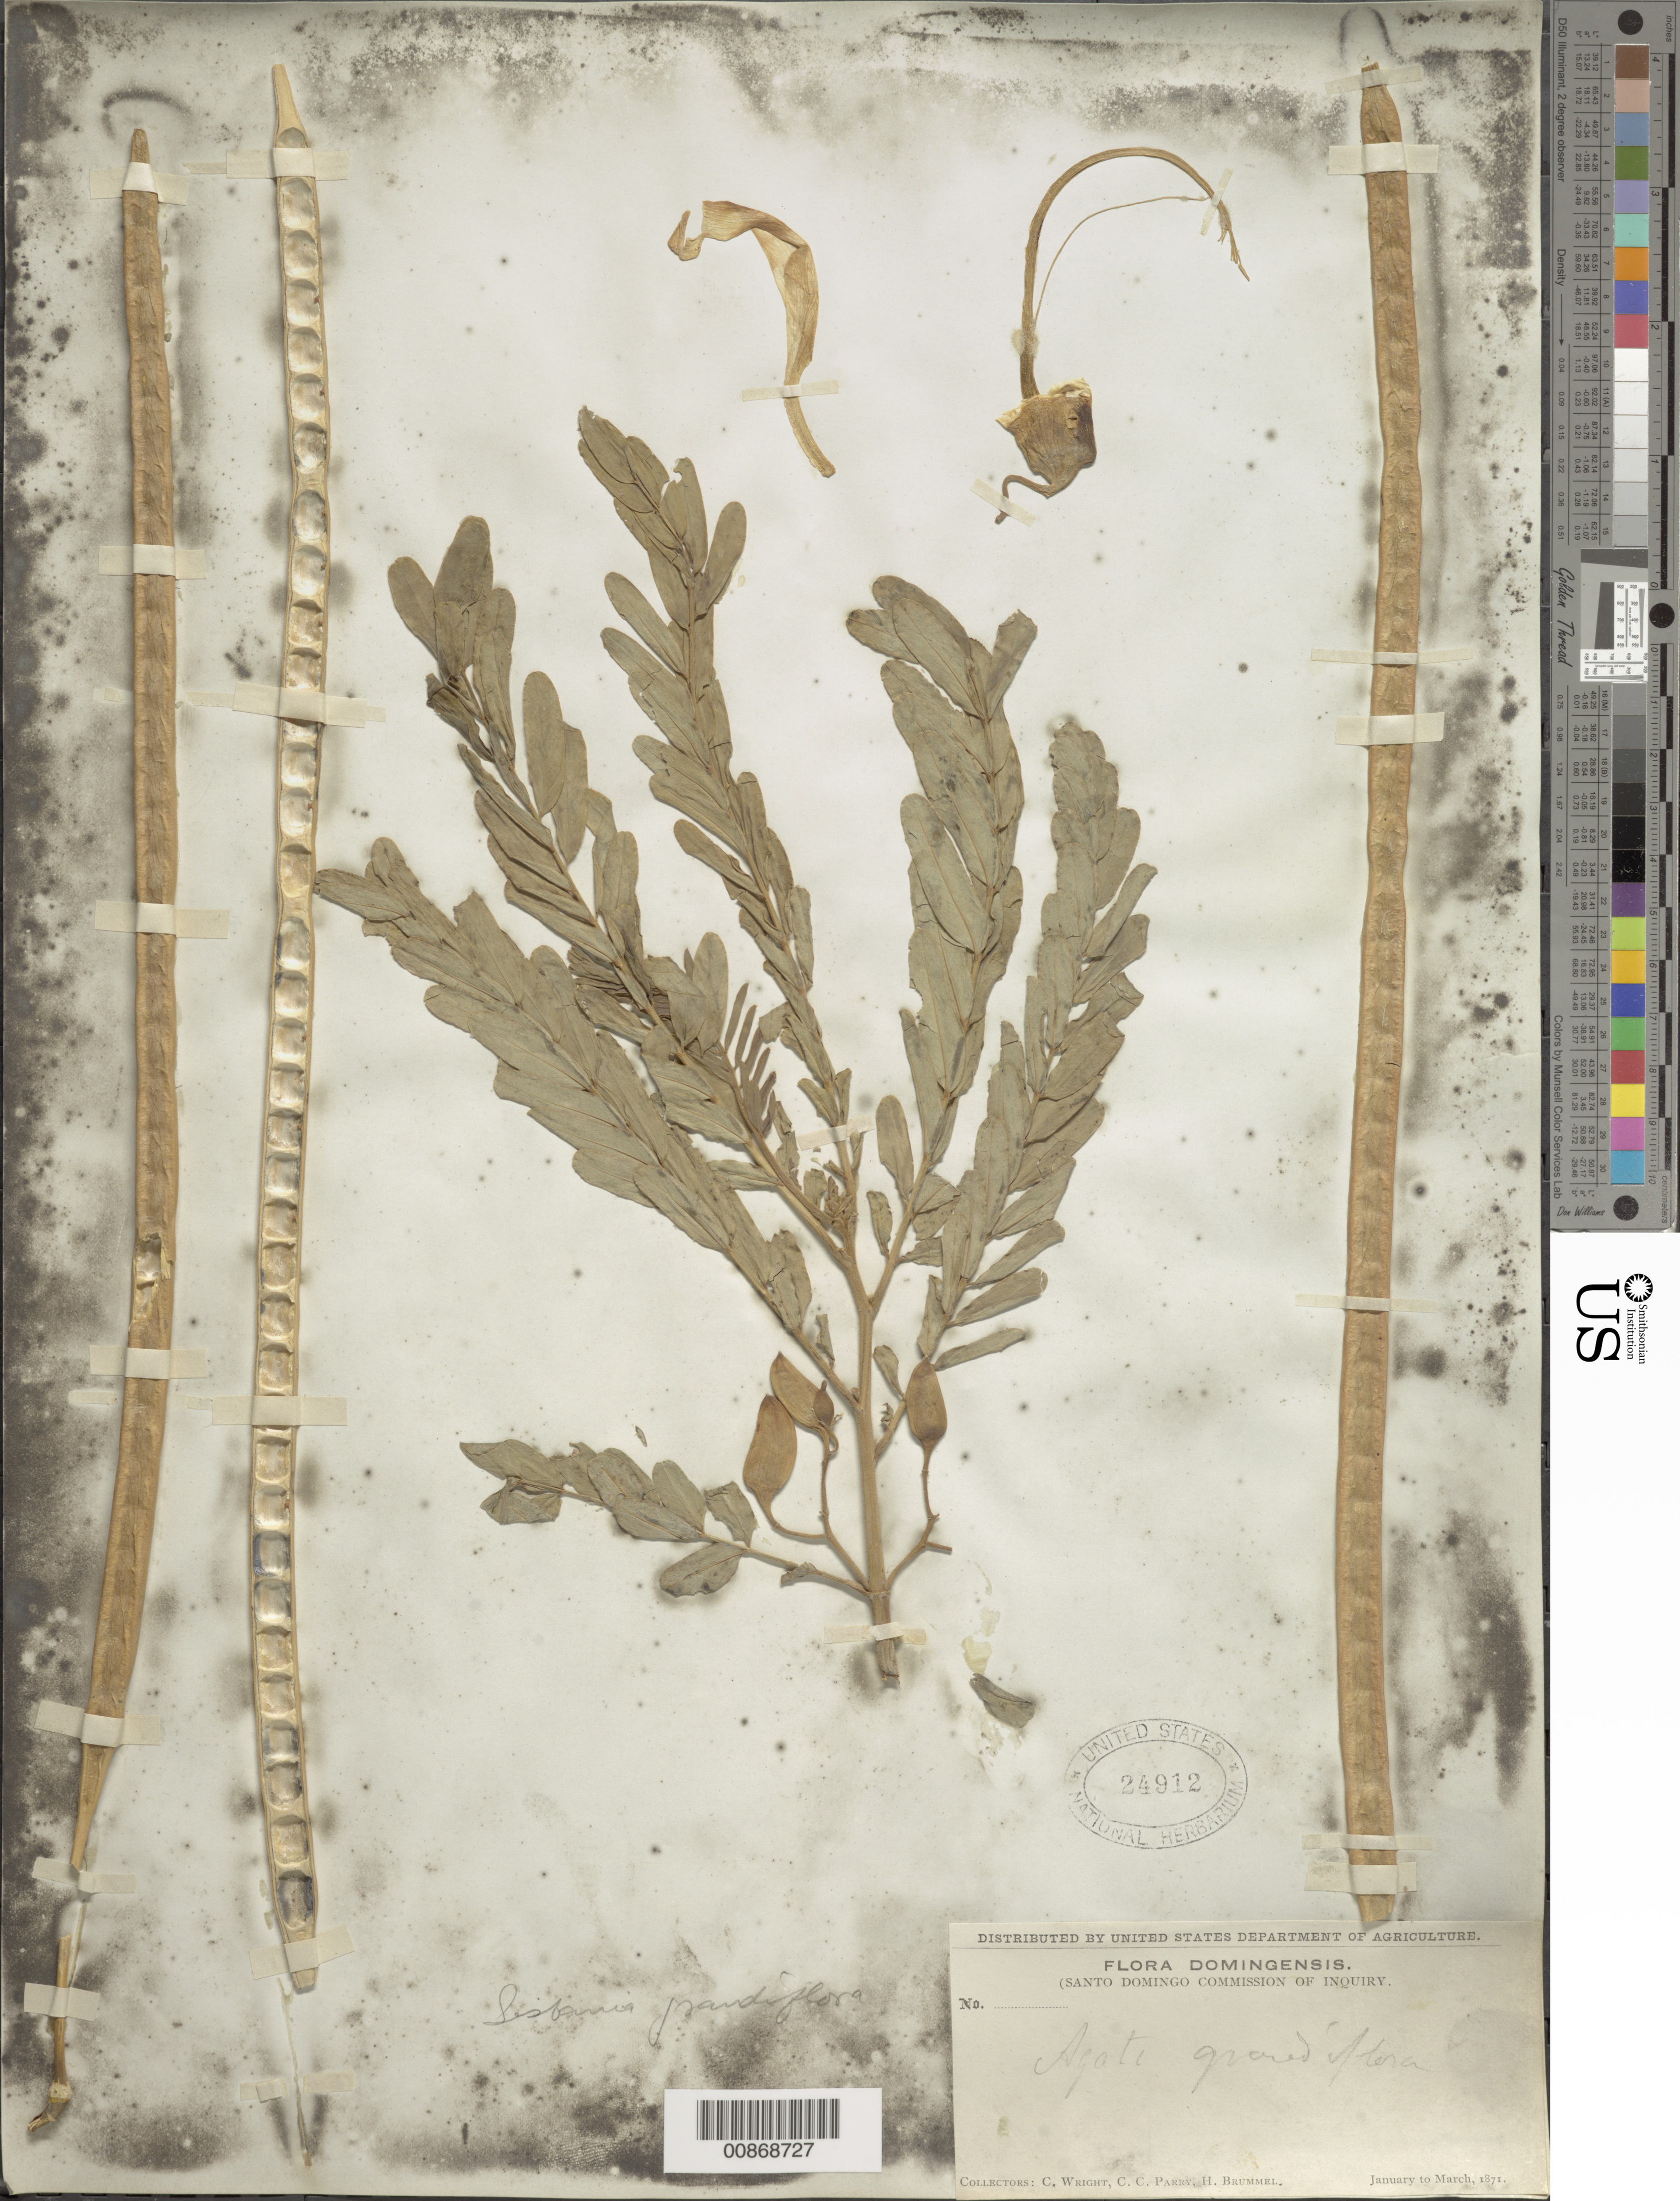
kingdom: Plantae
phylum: Tracheophyta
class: Magnoliopsida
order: Fabales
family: Fabaceae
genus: Sesbania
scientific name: Sesbania grandiflora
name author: (L.) Poir.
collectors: C. Wright, C. C. Parry & H. Brummel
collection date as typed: Jan 1871 to -- Mar 1871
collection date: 1871-01/1871-03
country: Dominican Republic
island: Hispaniola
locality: Dominican Republic.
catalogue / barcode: US 24912